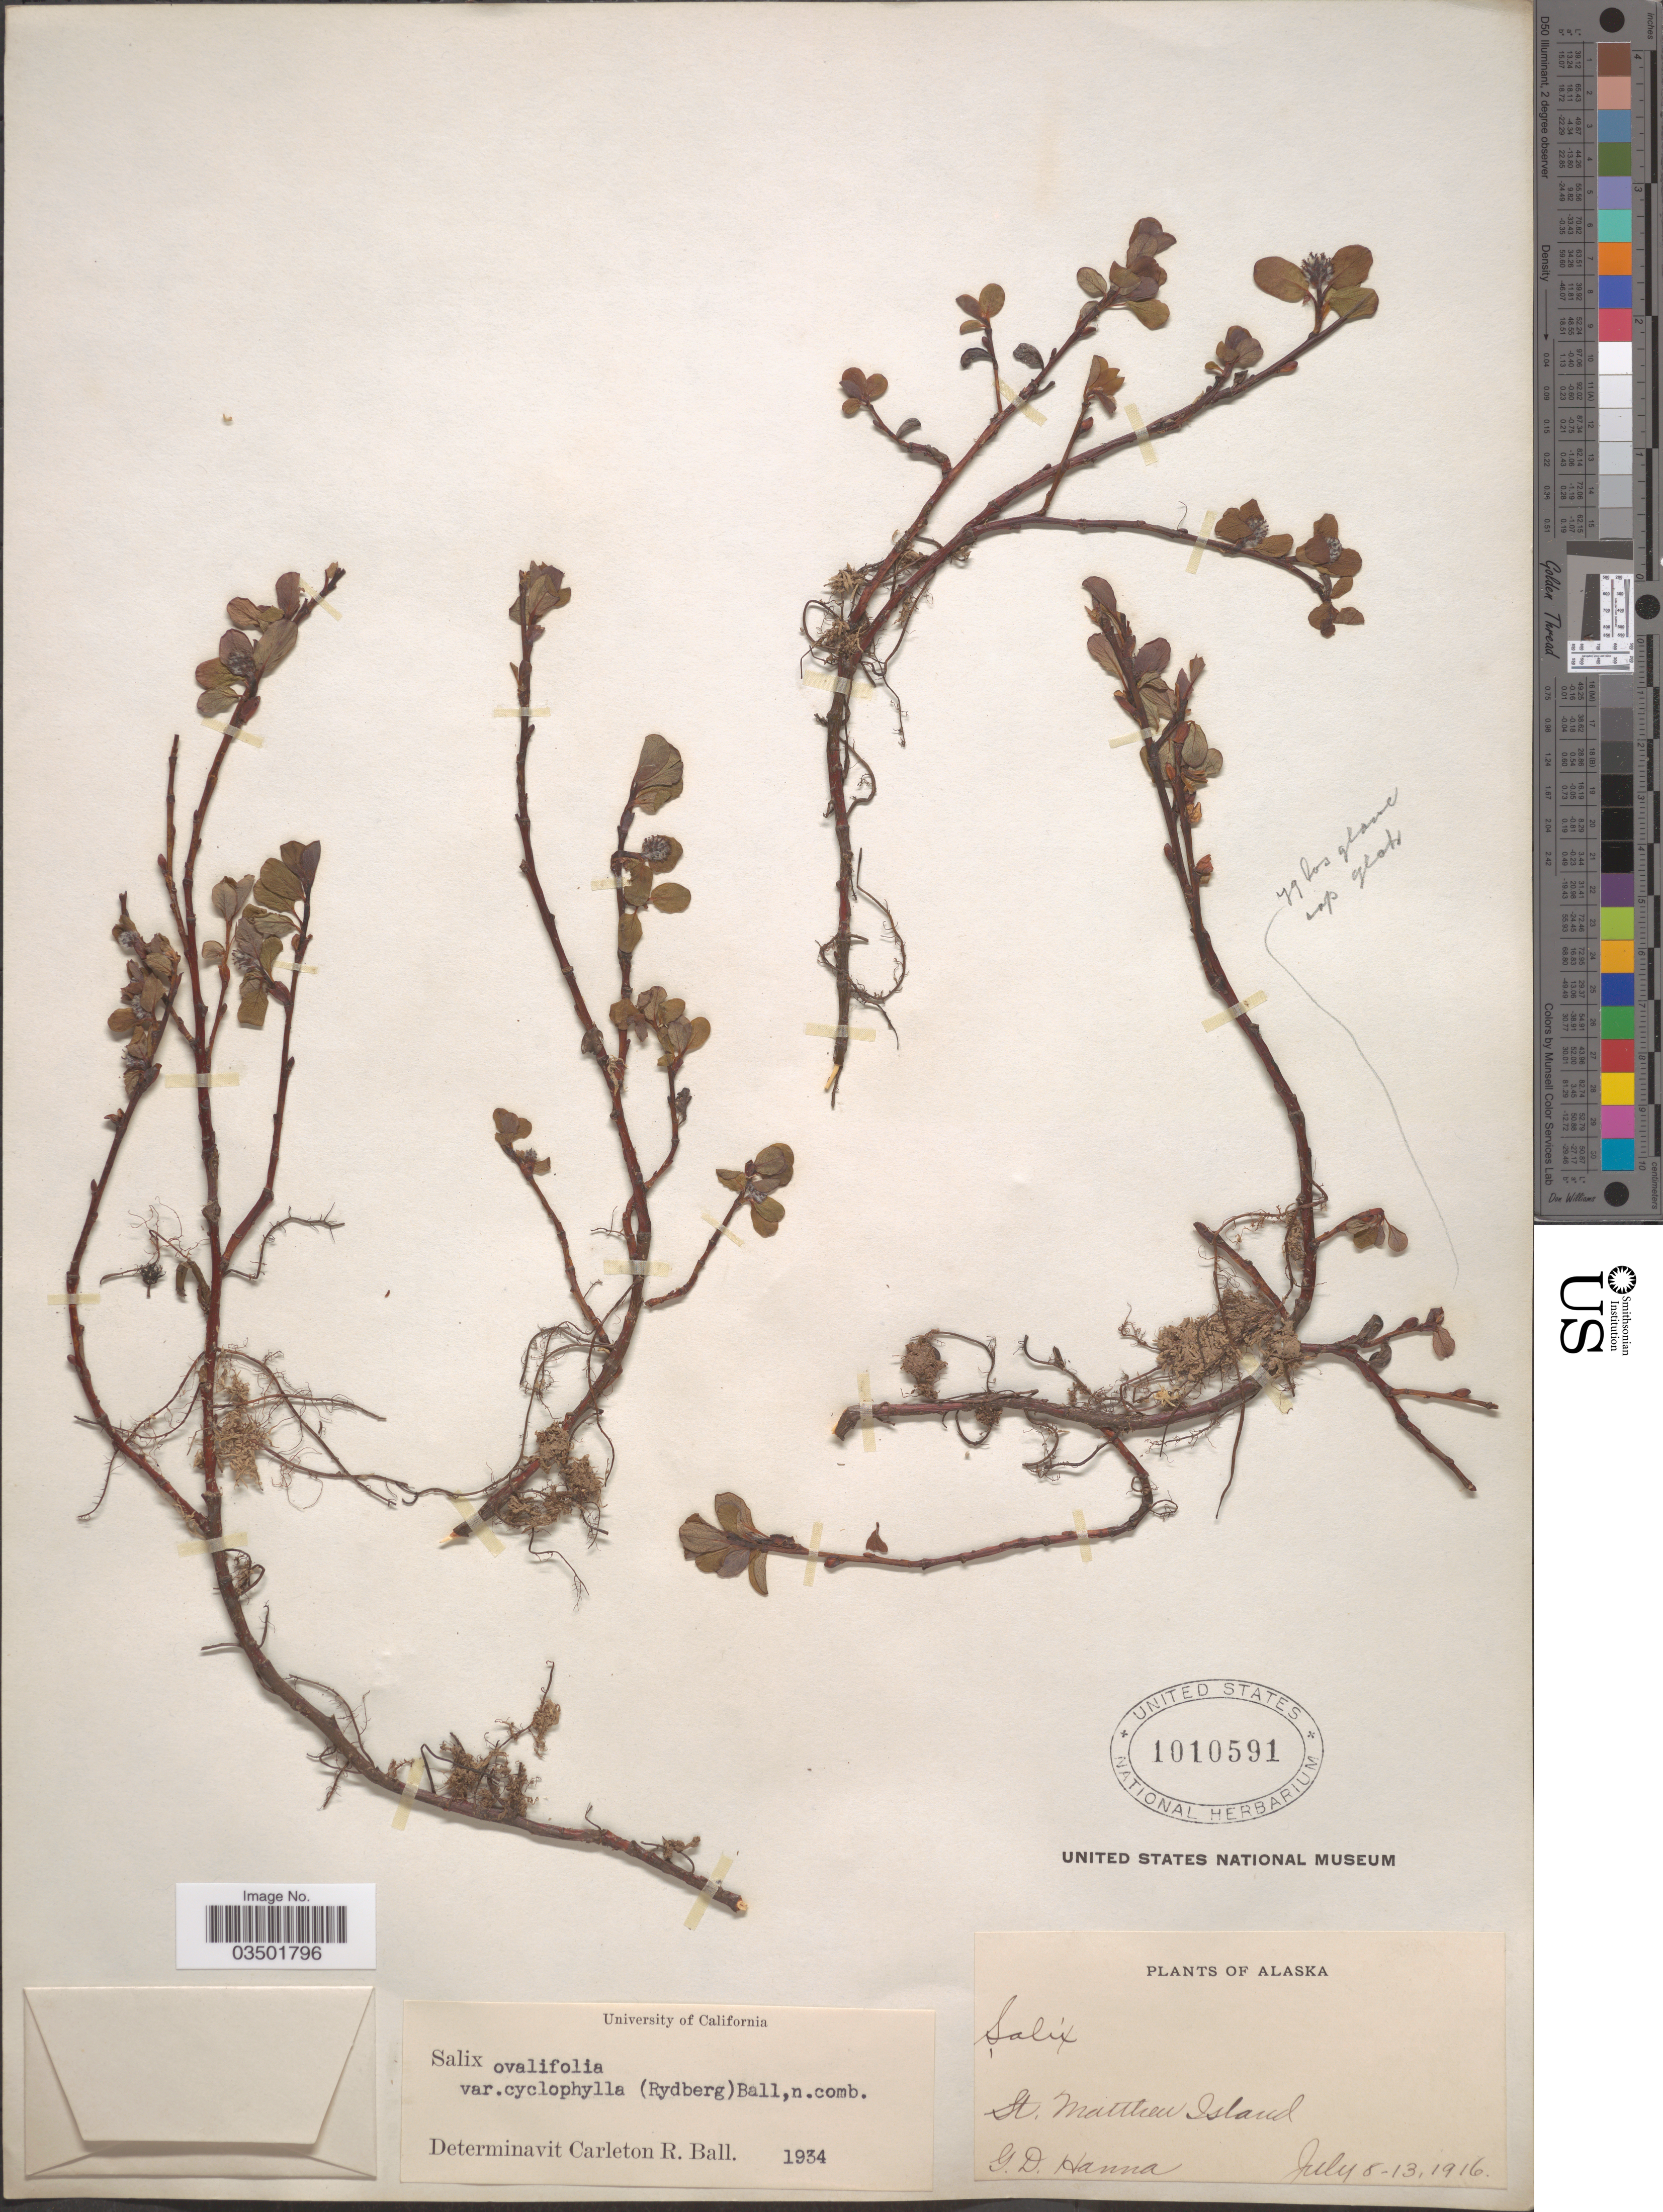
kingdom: Plantae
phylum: Tracheophyta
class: Magnoliopsida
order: Malpighiales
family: Salicaceae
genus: Salix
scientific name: Salix ovalifolia var. cyclophylla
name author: (Rydb.) C.R. Ball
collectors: G. D. Hanna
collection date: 1916-07-08/1916-07-13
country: United States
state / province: Alaska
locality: St. Matthew Island.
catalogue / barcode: US 1010591